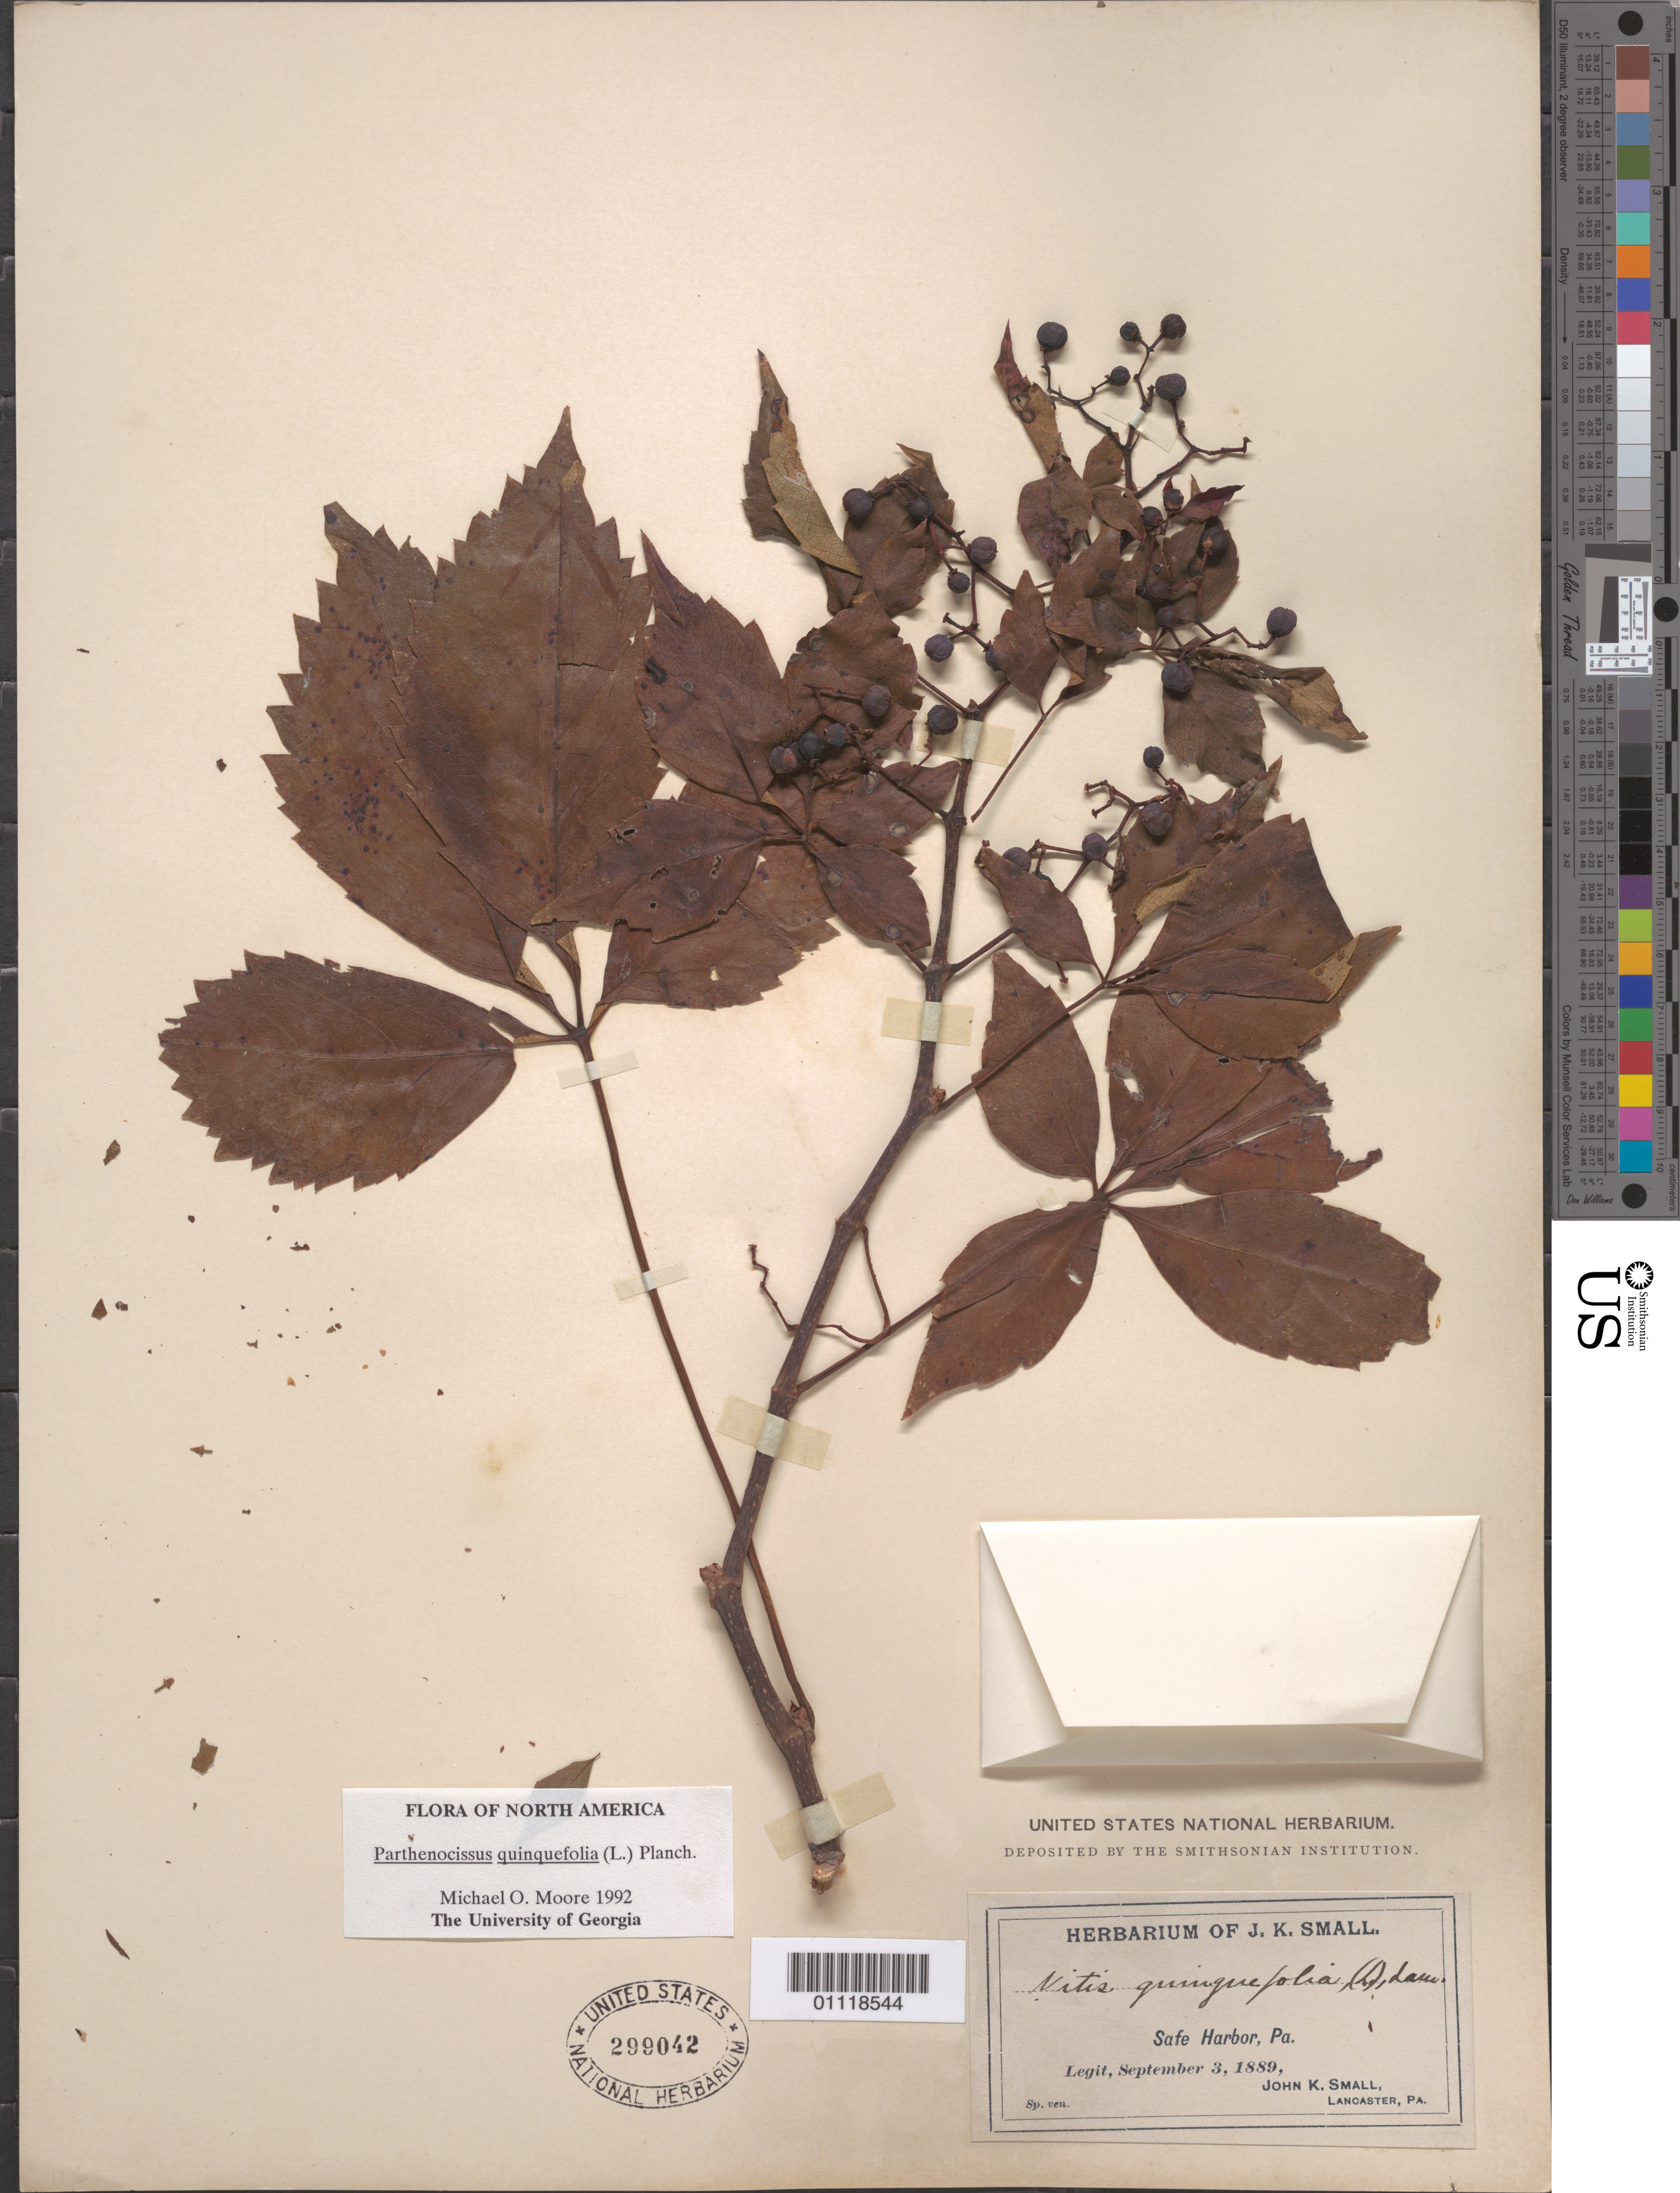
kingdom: Plantae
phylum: Tracheophyta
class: Magnoliopsida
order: Vitales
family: Vitaceae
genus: Parthenocissus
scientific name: Parthenocissus quinquefolia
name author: (L.) Planch.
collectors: J. K. Small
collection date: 1889-09-03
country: United States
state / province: Pennsylvania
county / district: Lancaster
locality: Safe Harbor.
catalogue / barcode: US 299042